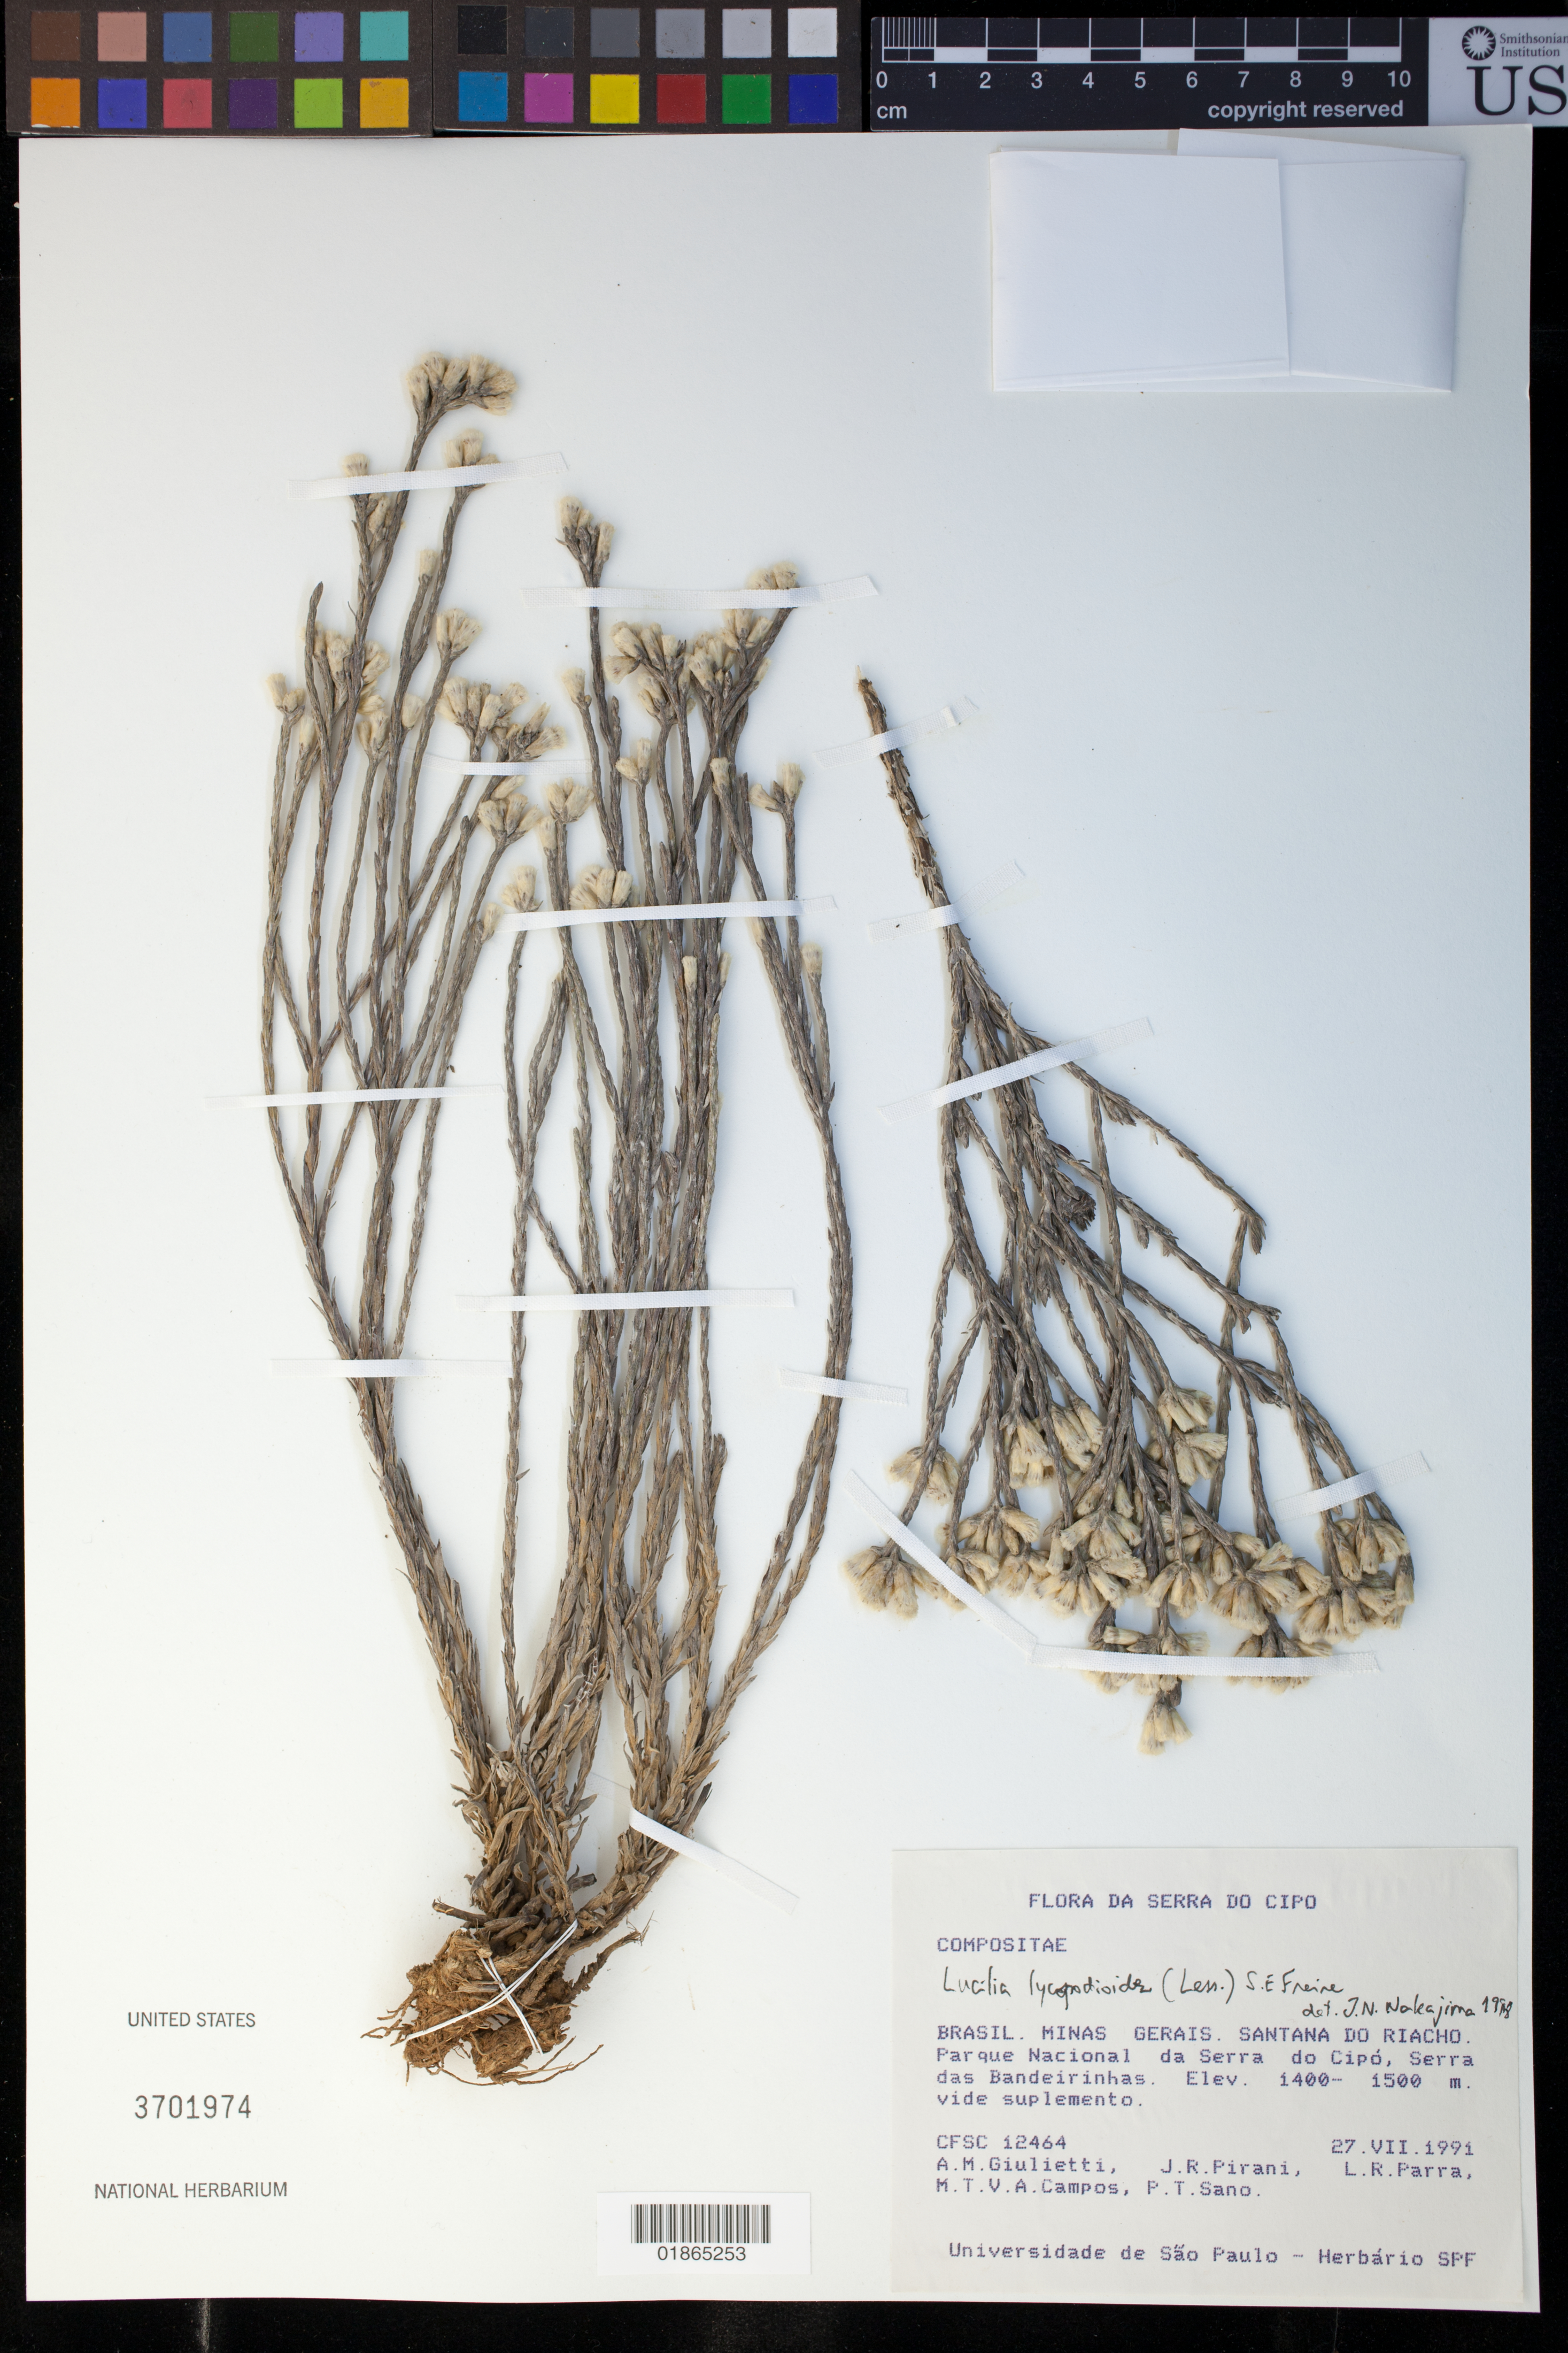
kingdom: Plantae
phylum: Tracheophyta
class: Magnoliopsida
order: Asterales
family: Asteraceae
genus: Lucilia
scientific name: Lucilia lycopodioides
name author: (Less.)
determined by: Nakajima, J. N.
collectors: A. M. Giulietti, J. R. Pirani, L. R. Parra, M. T. Campos & P. T. Sano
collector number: CFSC 12464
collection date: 1991-07-27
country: Brazil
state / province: Minas Gerais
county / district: Santana do Riacho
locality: Parque Nacional da Serra do Cipó, Serra das Bandeirinhas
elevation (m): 1400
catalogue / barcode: US 3701974